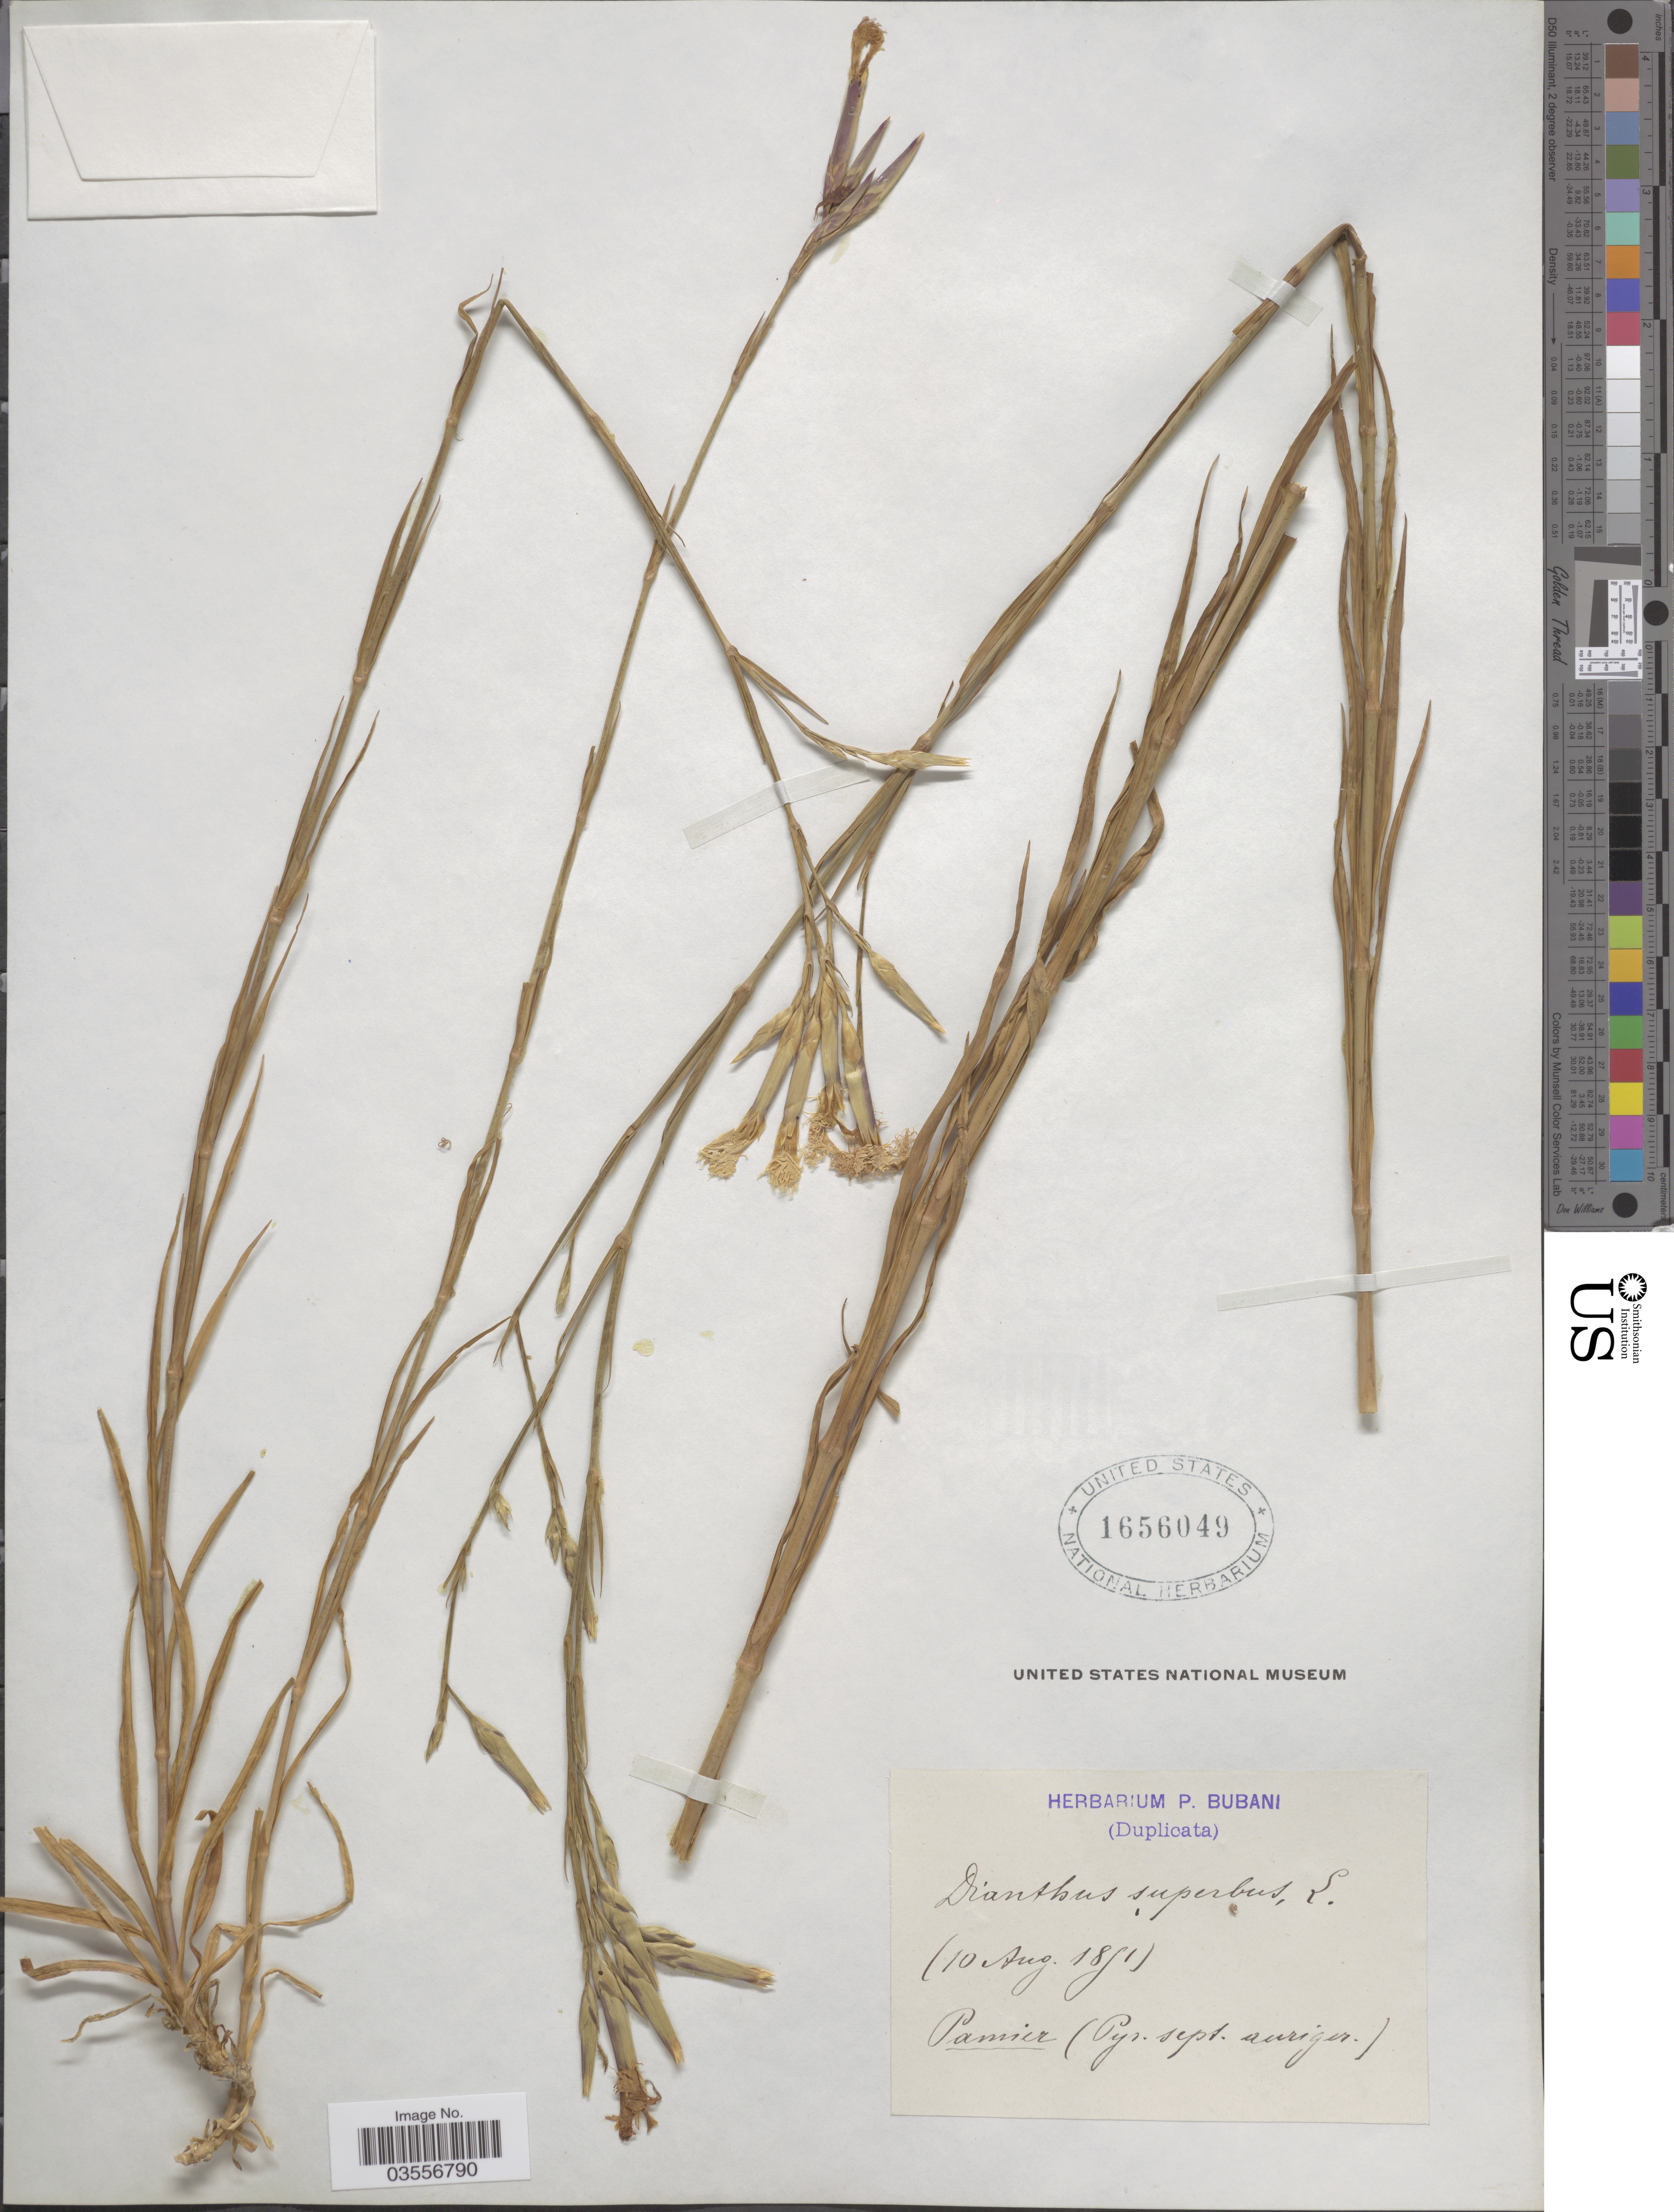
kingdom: Plantae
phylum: Tracheophyta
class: Magnoliopsida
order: Caryophyllales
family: Caryophyllaceae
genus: Dianthus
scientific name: Dianthus superbus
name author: L.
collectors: ex herb. P. Bubani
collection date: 1851-08-10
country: France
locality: Pamier (Pyr. sept. auriger.).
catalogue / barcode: US 1656049